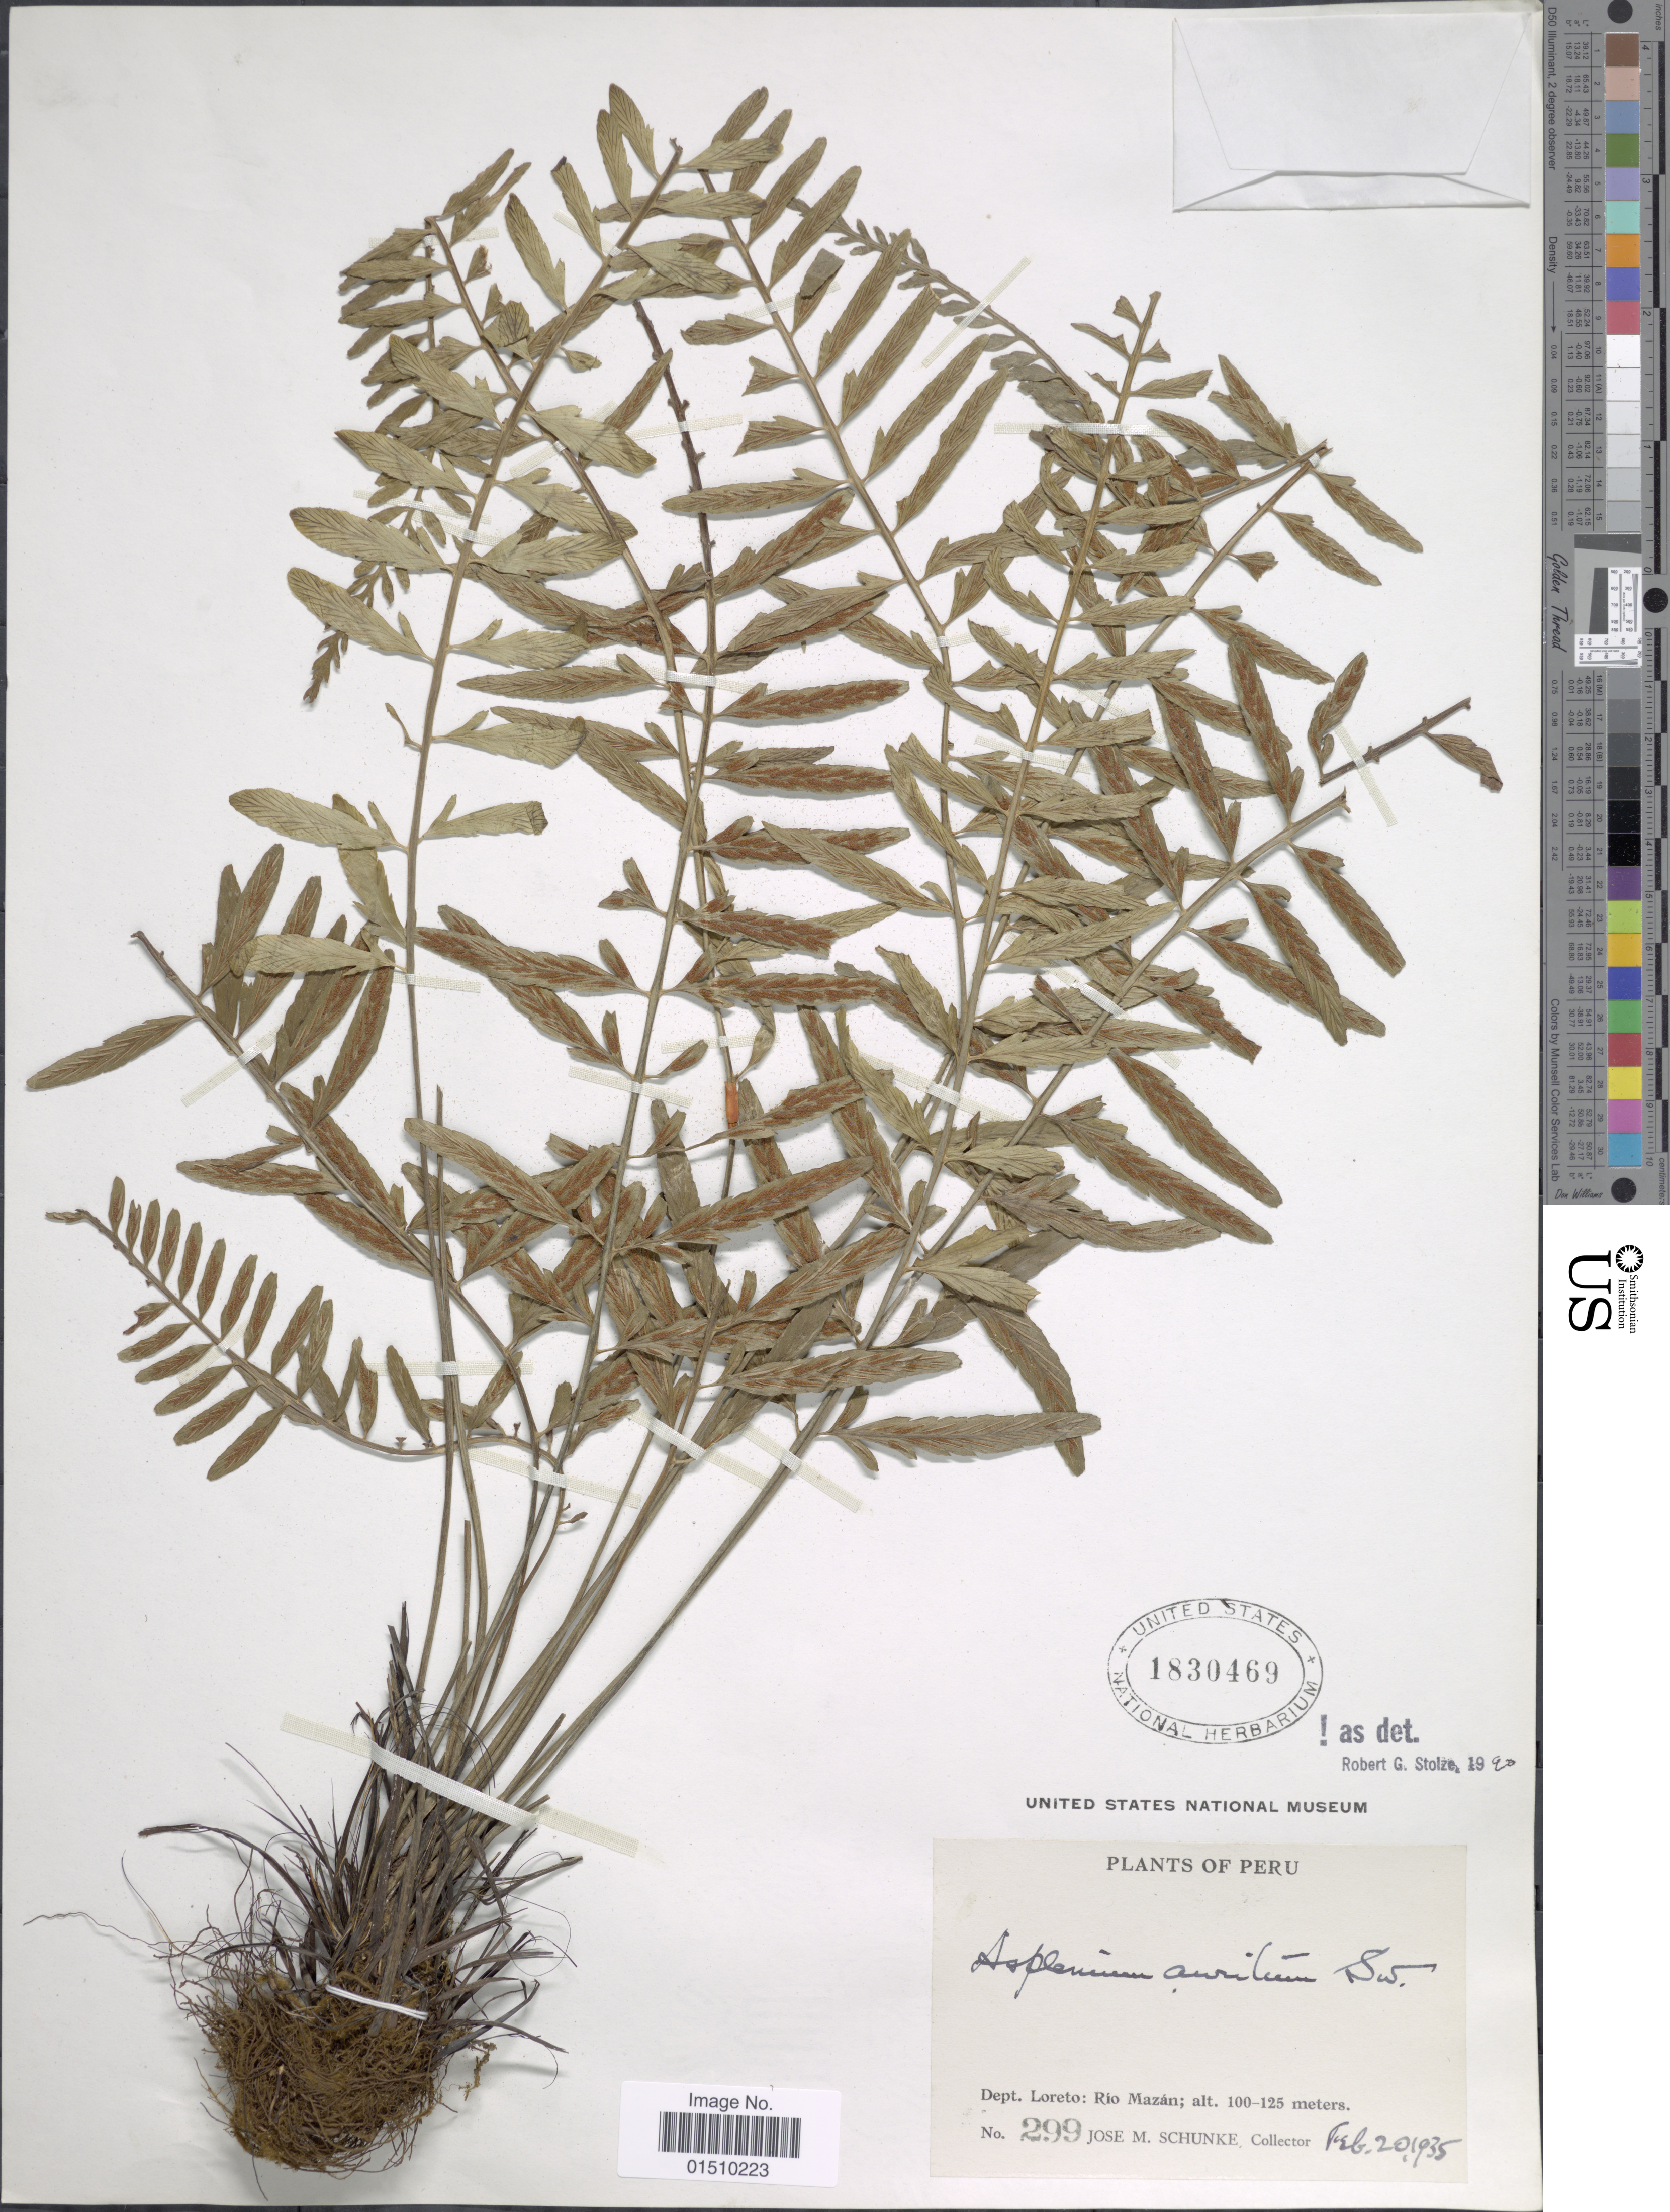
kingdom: Plantae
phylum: Tracheophyta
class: Polypodiopsida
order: Polypodiales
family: Aspleniaceae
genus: Asplenium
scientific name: Asplenium auritum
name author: Sw.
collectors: J. Schunke Vigo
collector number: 299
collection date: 1935-02-20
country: Peru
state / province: Loreto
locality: Peru, Dept. Loreto: Rio Mazan.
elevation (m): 100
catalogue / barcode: US 1830469